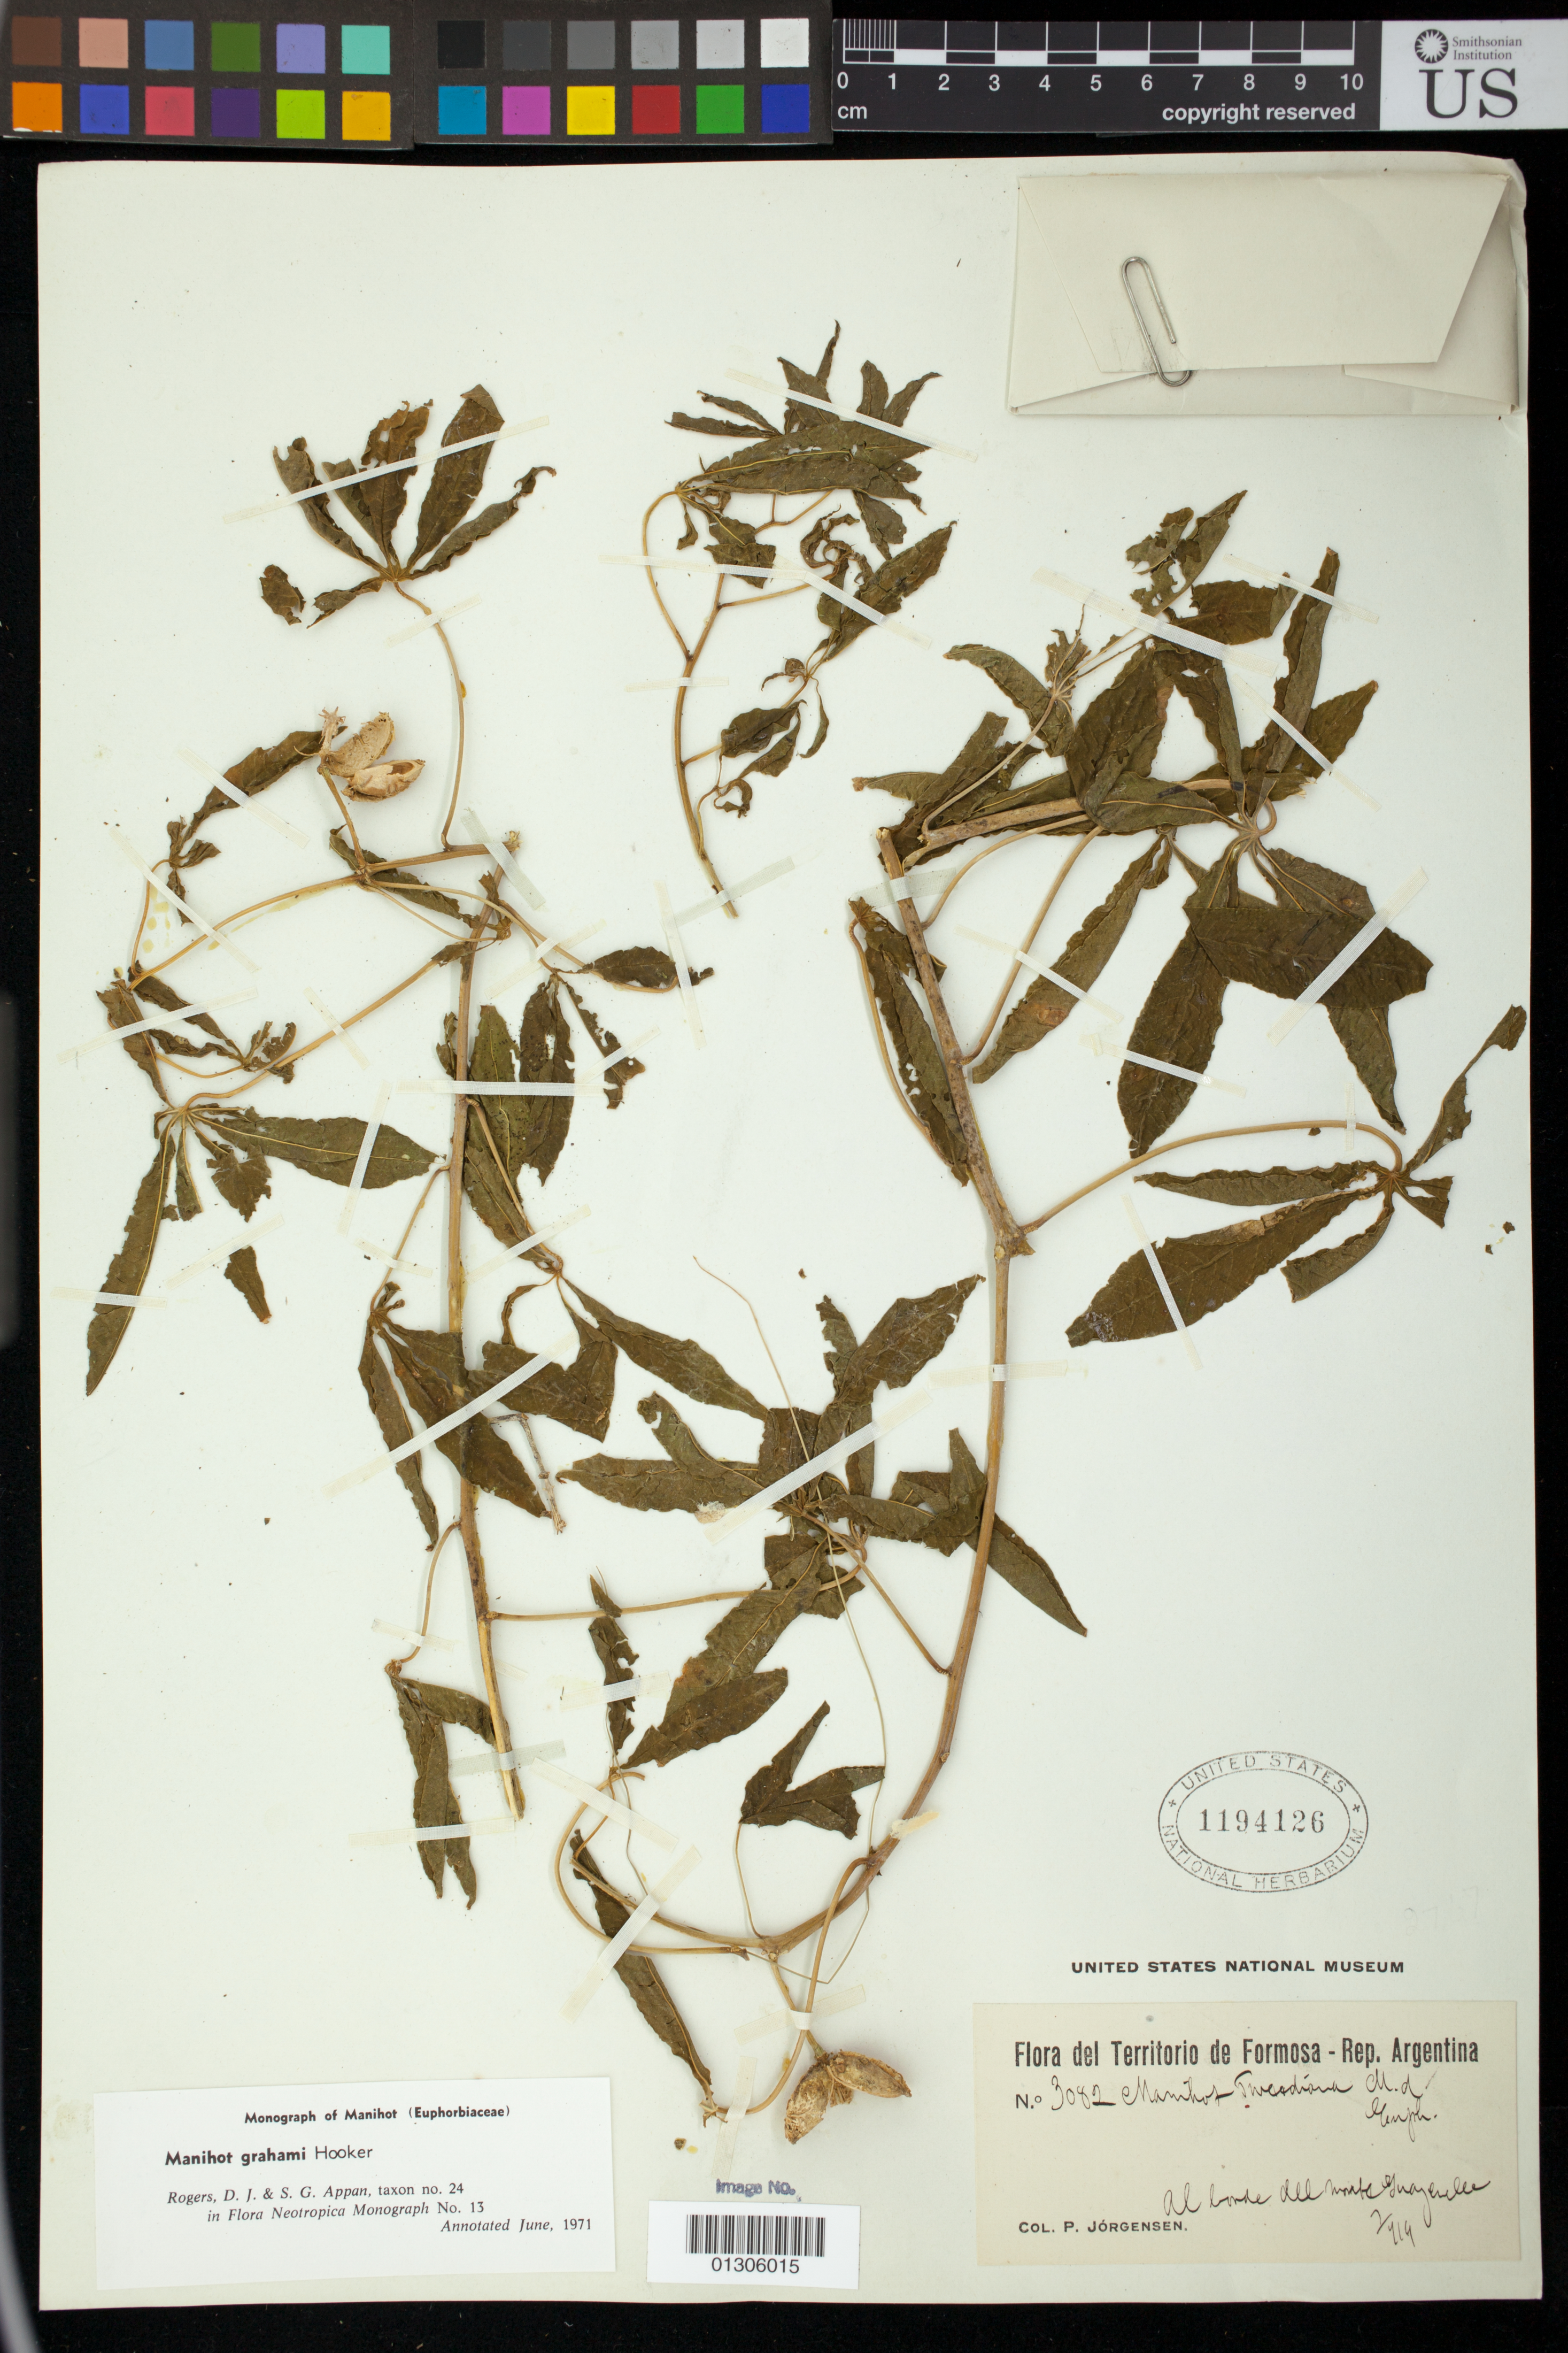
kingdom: Plantae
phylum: Tracheophyta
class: Magnoliopsida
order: Malpighiales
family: Euphorbiaceae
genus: Manihot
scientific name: Manihot grahamii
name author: Hook.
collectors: P. Jörgensen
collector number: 3082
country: Argentina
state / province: Formosa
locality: Al borde del Monte Yuagewelle [sp?]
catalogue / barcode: US 1194126